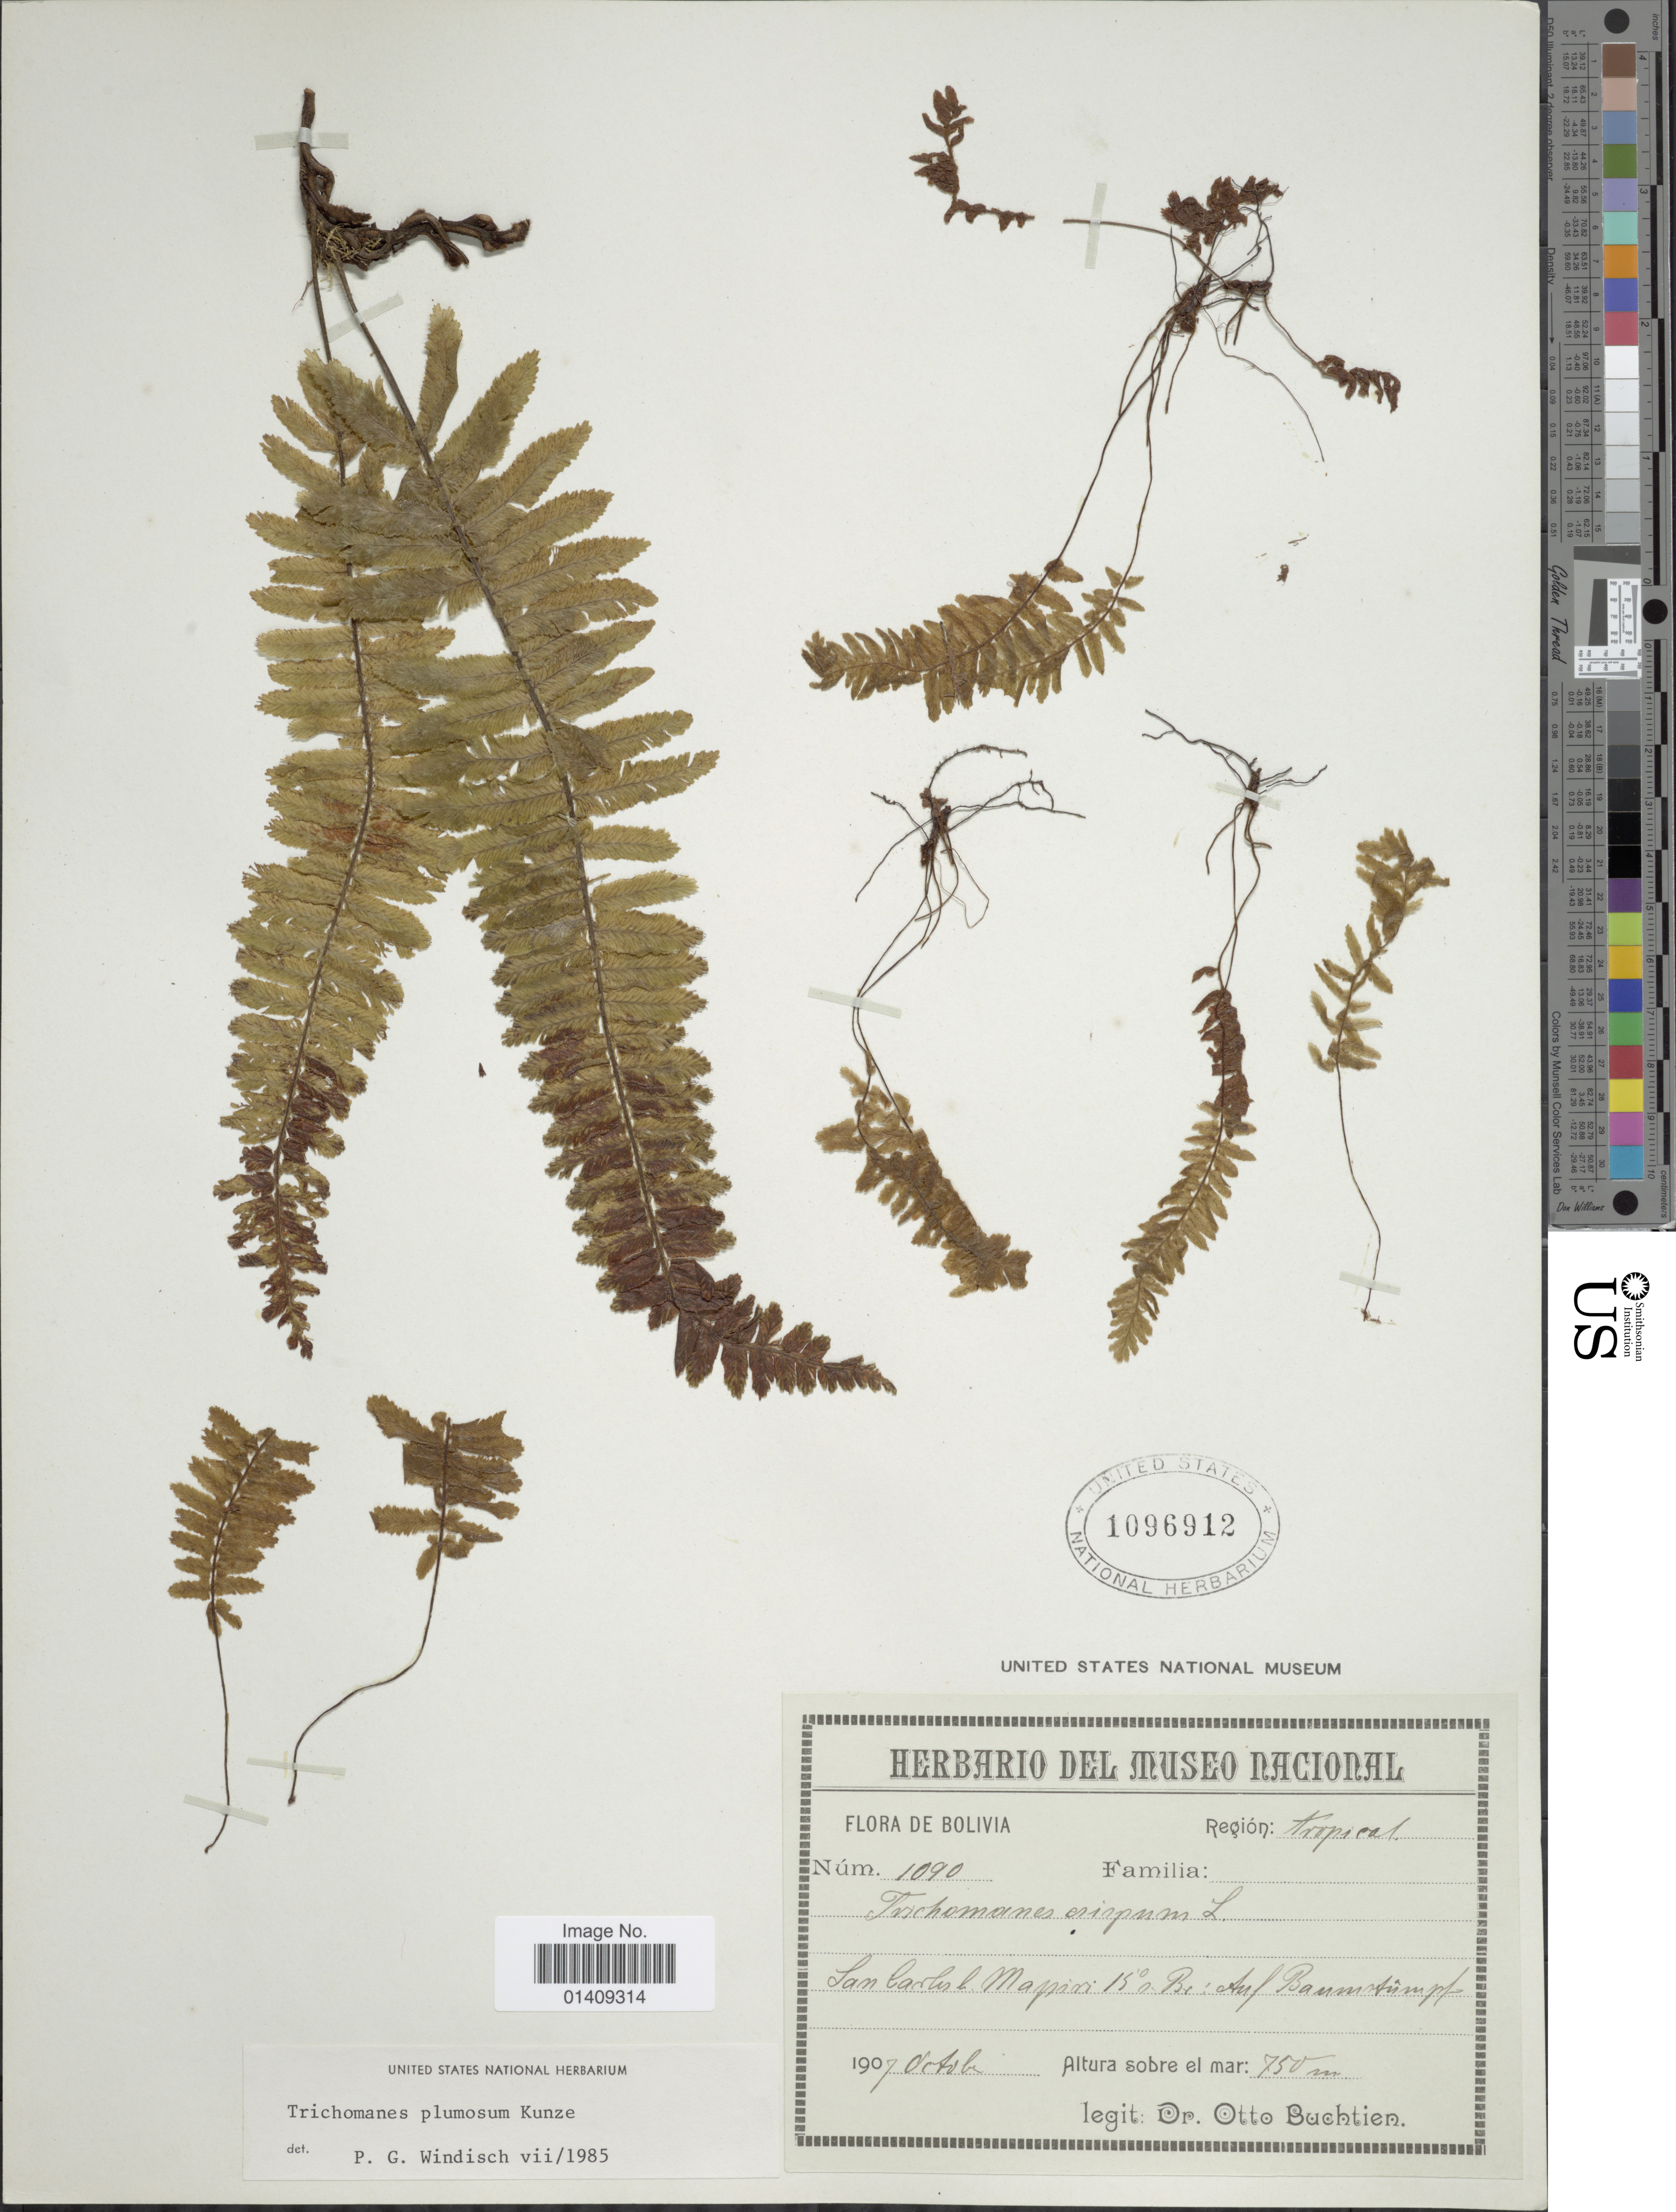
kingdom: Plantae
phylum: Tracheophyta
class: Polypodiopsida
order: Hymenophyllales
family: Hymenophyllaceae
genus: Trichomanes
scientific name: Trichomanes plumosum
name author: Kunze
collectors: O. Buchtien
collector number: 1090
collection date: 1907-10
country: Bolivia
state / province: La Paz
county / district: Mapiri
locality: San Carlos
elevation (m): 750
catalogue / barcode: US 1096912